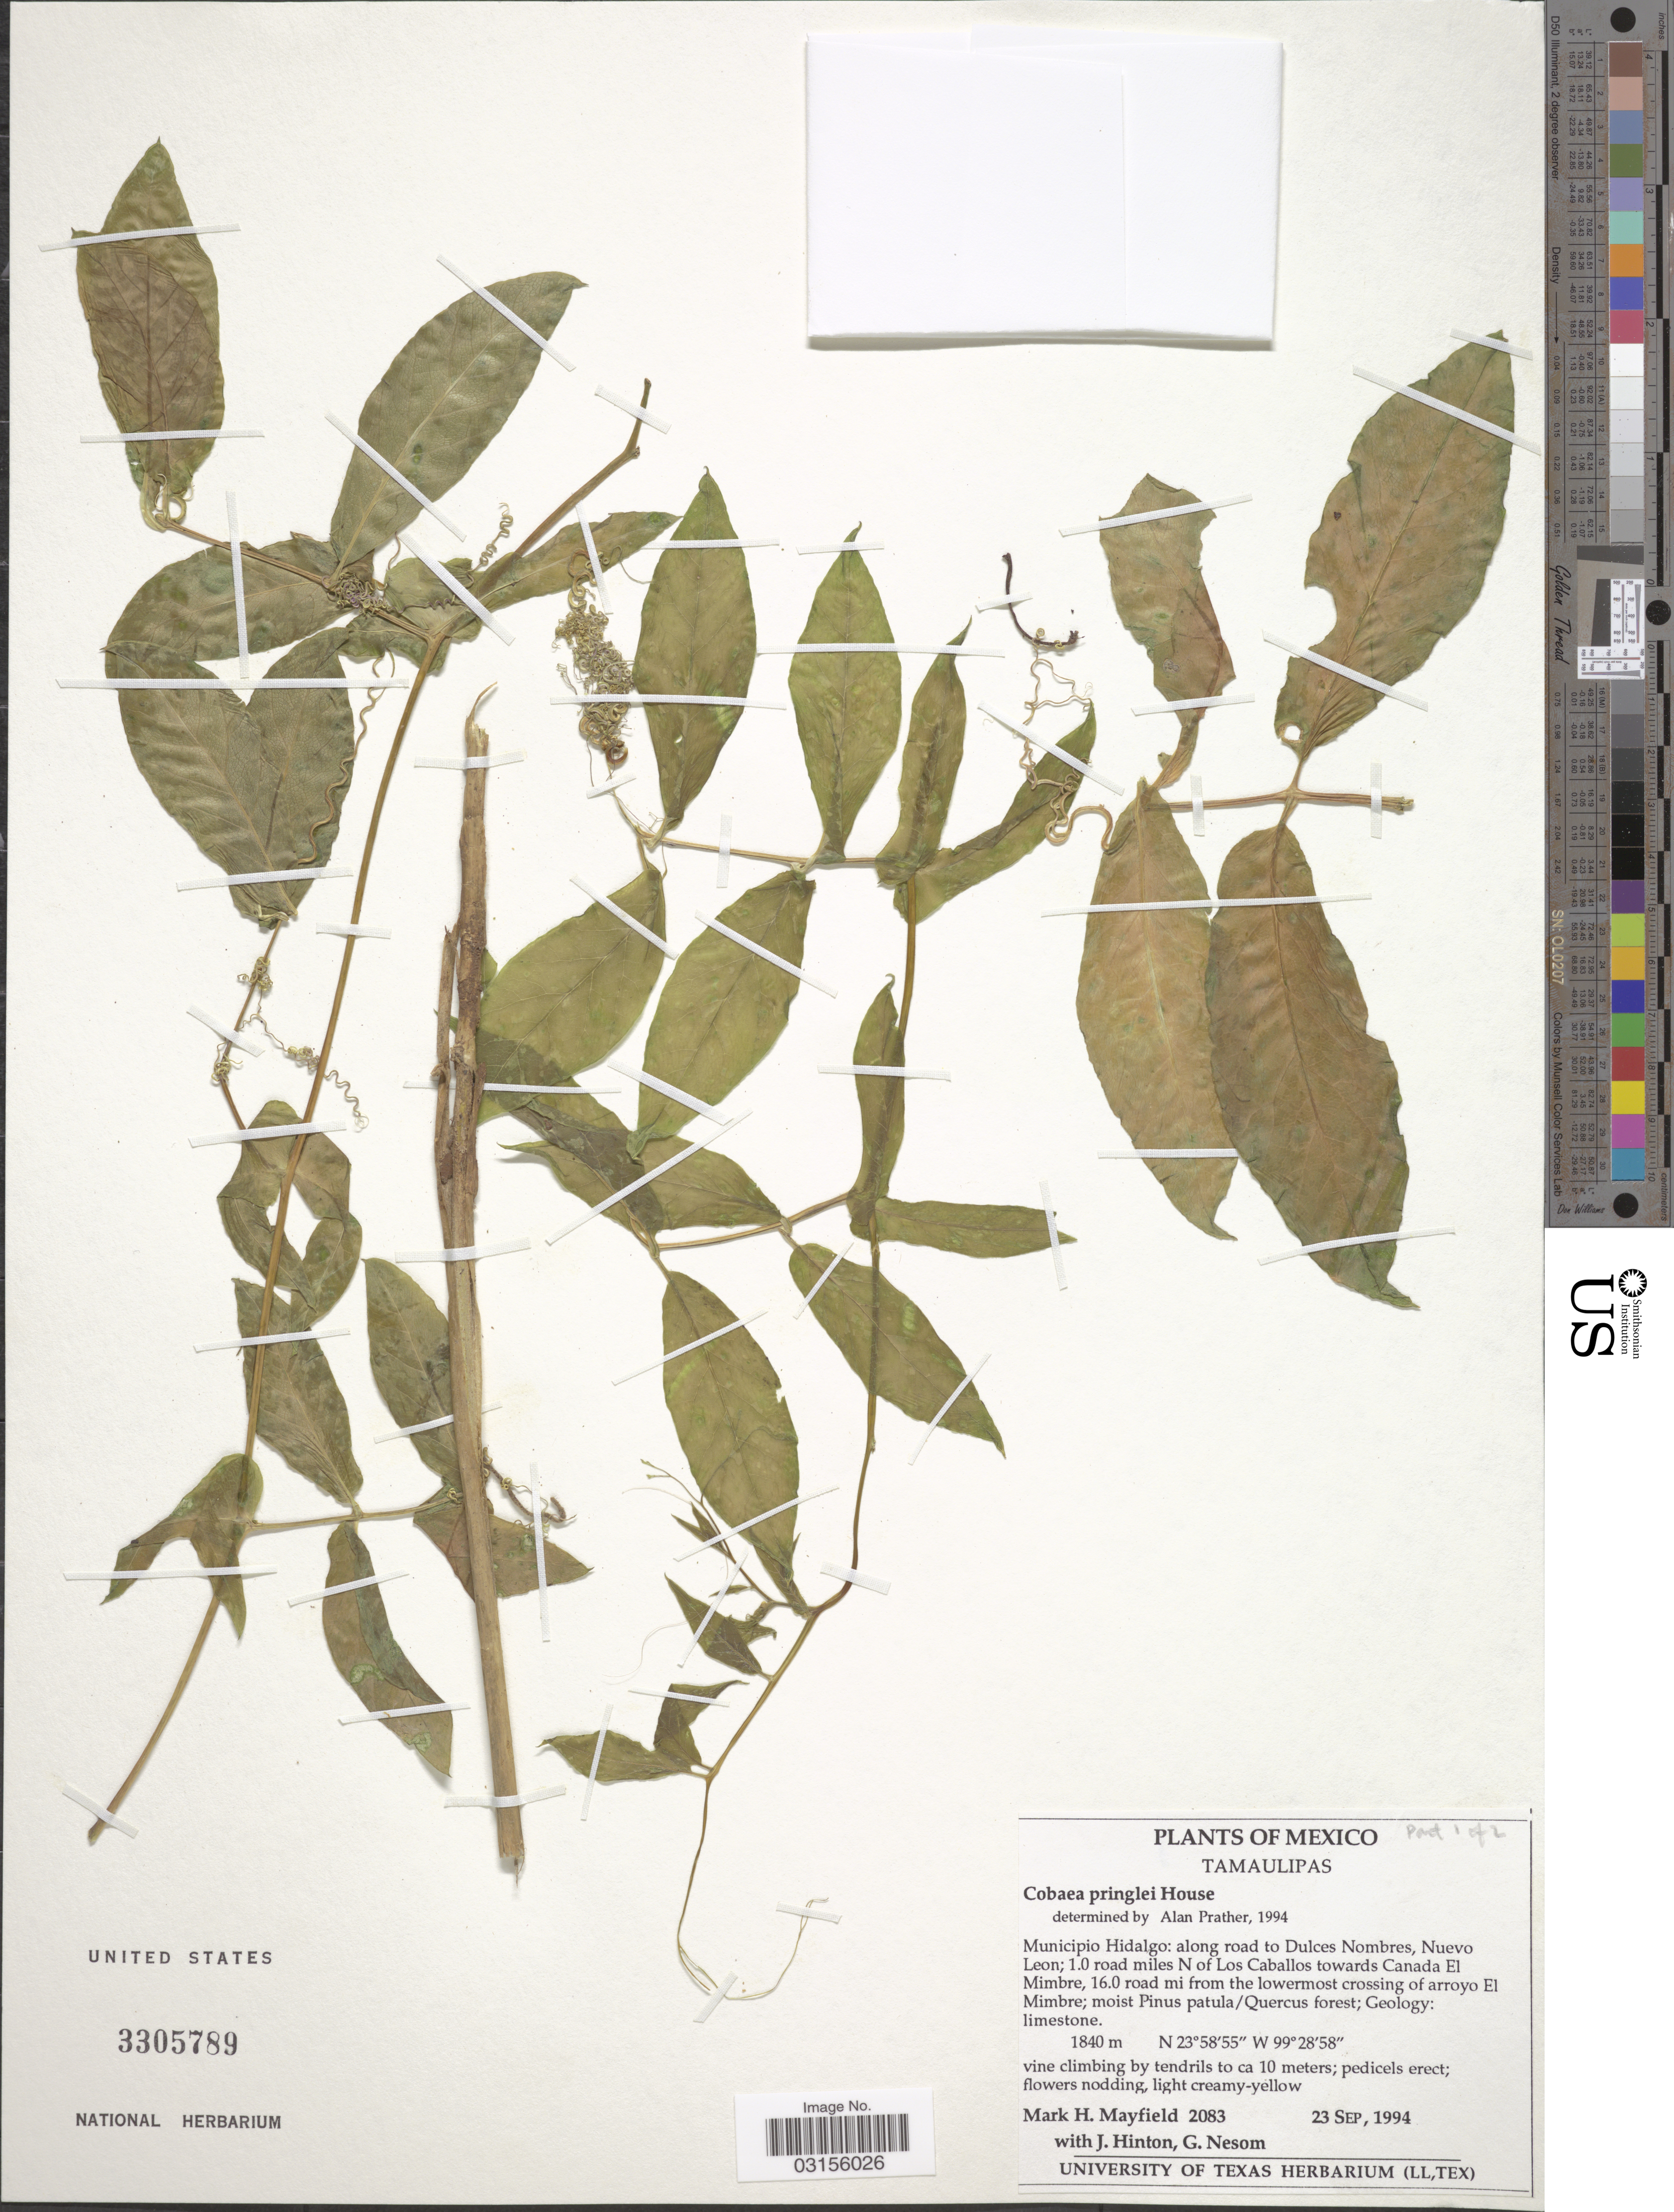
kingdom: Plantae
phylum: Tracheophyta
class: Magnoliopsida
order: Ericales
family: Polemoniaceae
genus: Cobaea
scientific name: Cobaea pringlei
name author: Standl.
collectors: M. H. Mayfield, J. Hinton & G. Nesom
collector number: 2083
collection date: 1994-09-23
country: Mexico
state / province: Tamaulipas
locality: Municipio Hidalgo: along road to Dulces Nombres, Nuevo Leon; 1.0 road miles N of Los Caballos towards Canada El Mimbre, 16.0 road mi from the lowermost crossing of arroyo El Mimbre.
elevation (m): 1840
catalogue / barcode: US 3305789